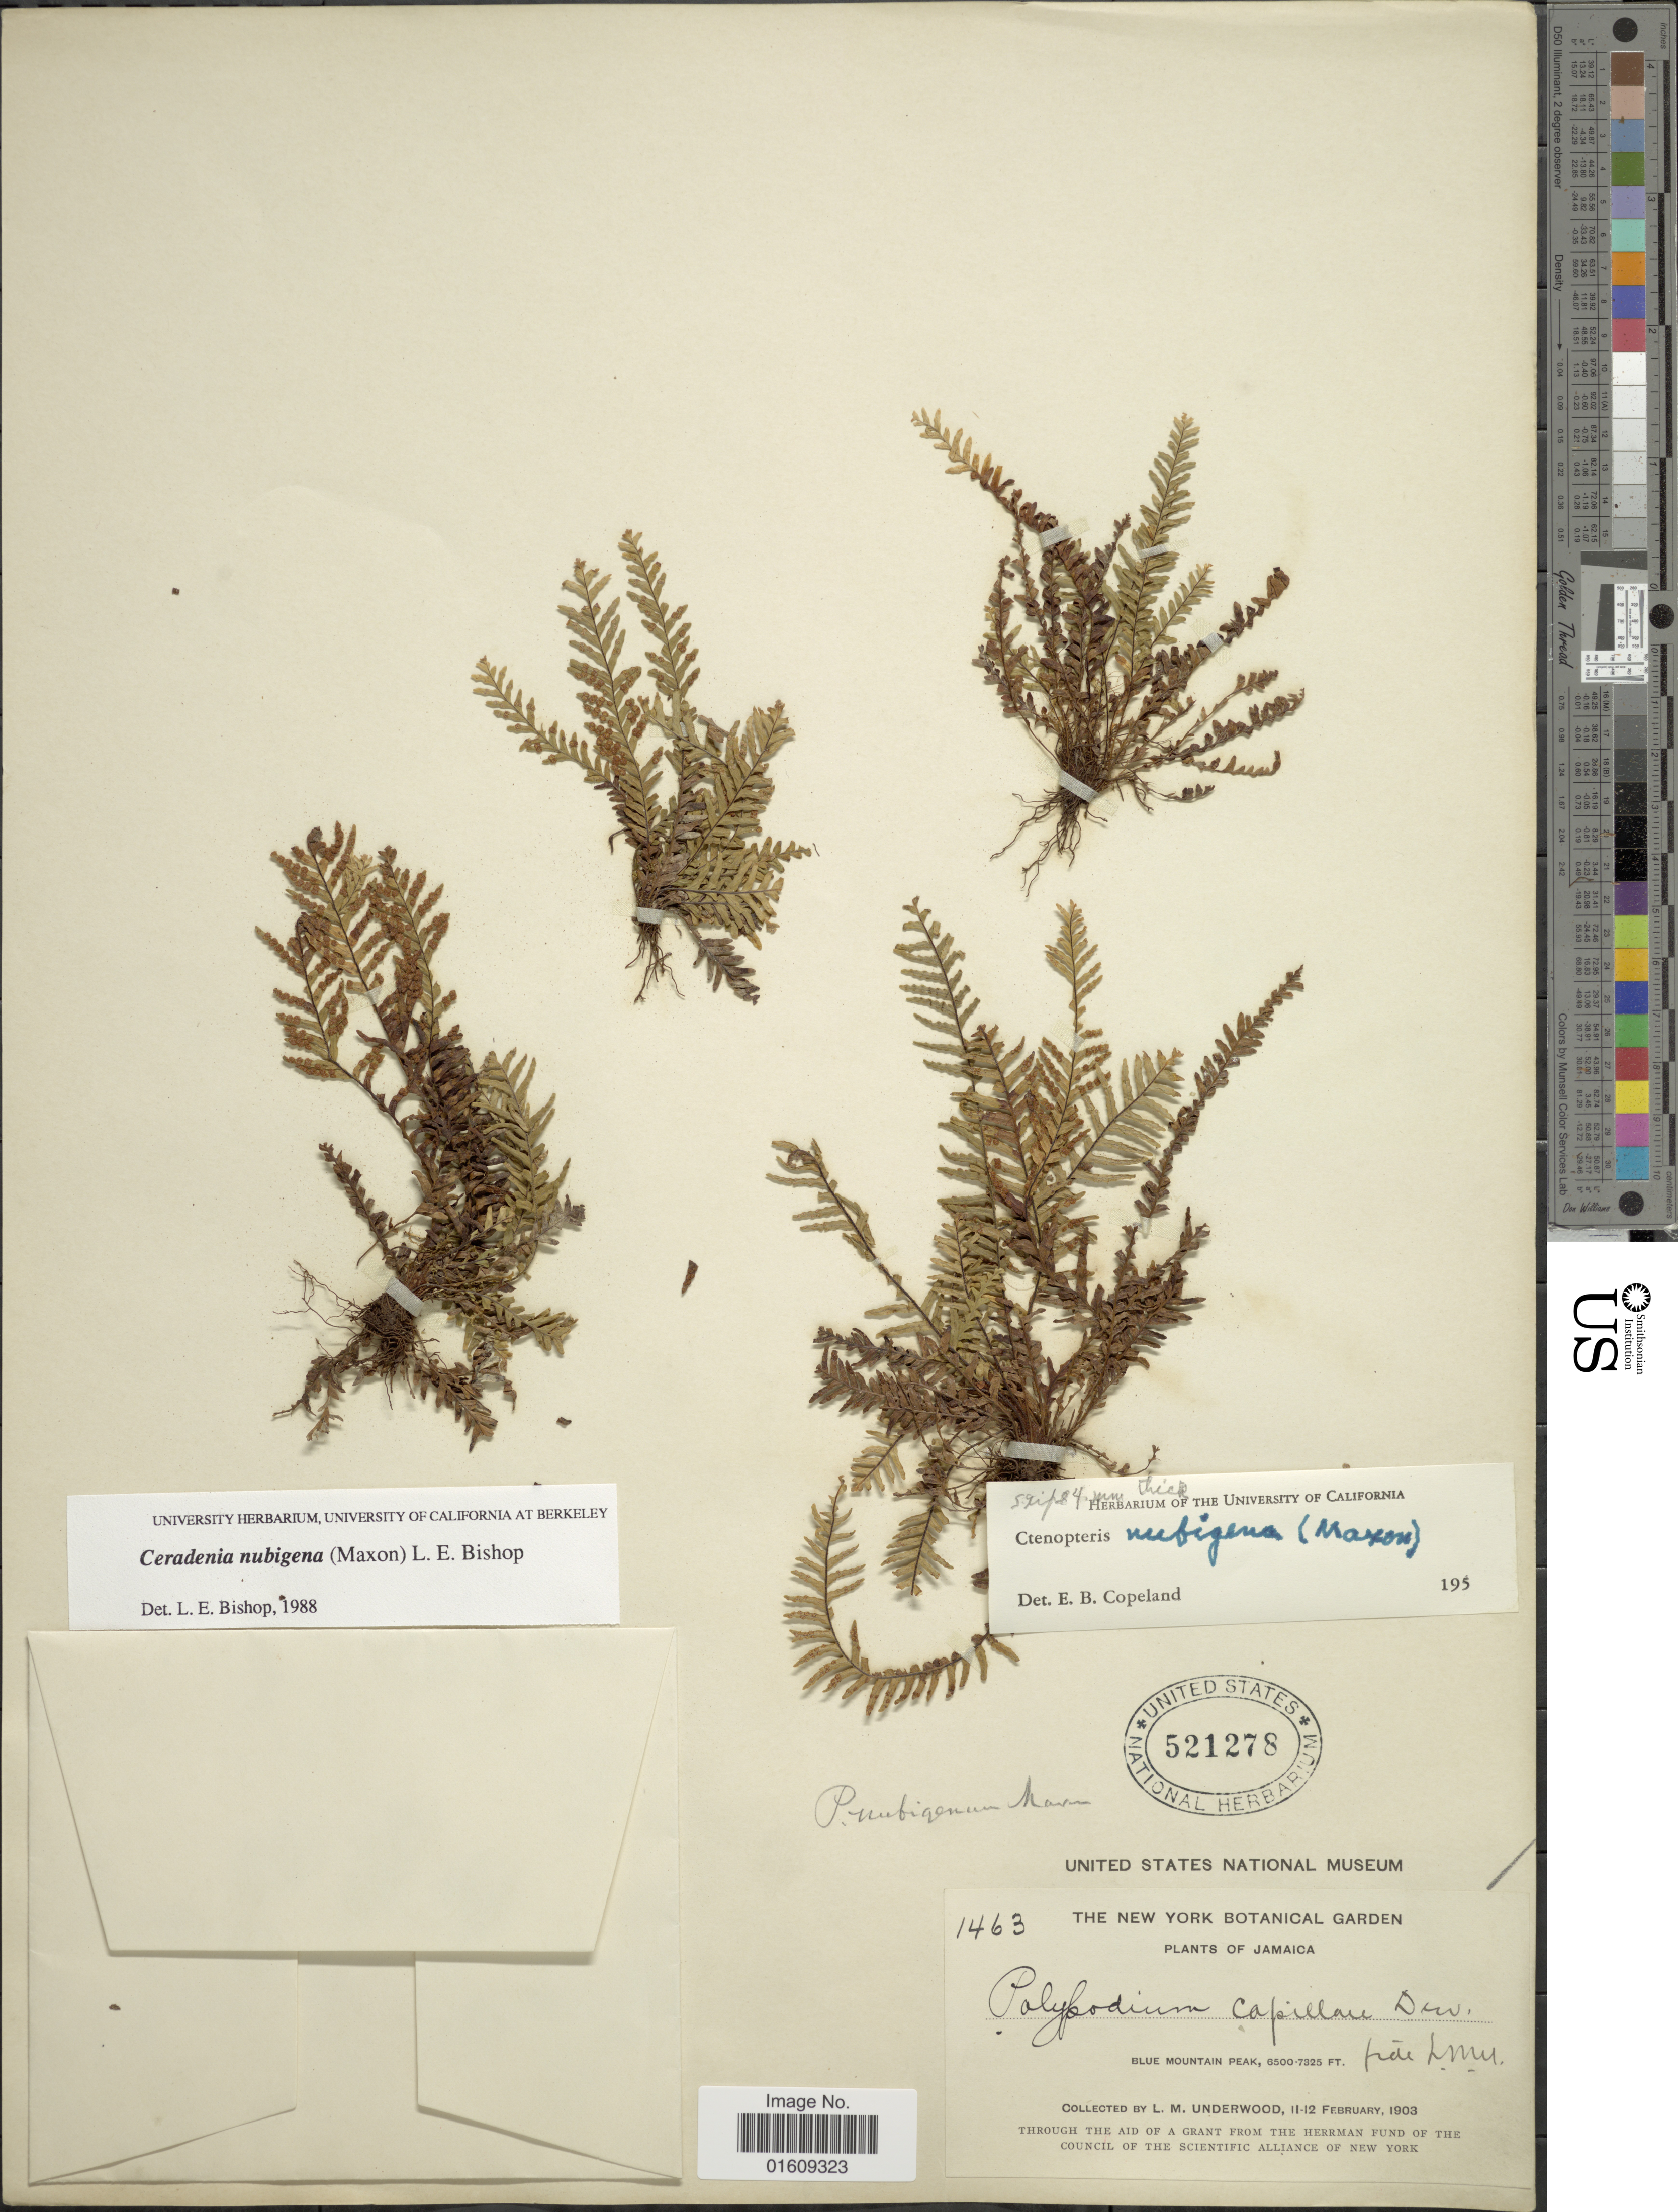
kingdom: Plantae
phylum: Tracheophyta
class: Polypodiopsida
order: Polypodiales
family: Polypodiaceae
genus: Ceradenia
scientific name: Ceradenia nubigena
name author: (Maxon) L.E. Bishop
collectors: L. M. Underwood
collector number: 1463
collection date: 1903-02-11/1903-02-12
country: Jamaica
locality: Jamaica, Blue Mountain Peak.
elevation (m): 1981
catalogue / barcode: US 521278